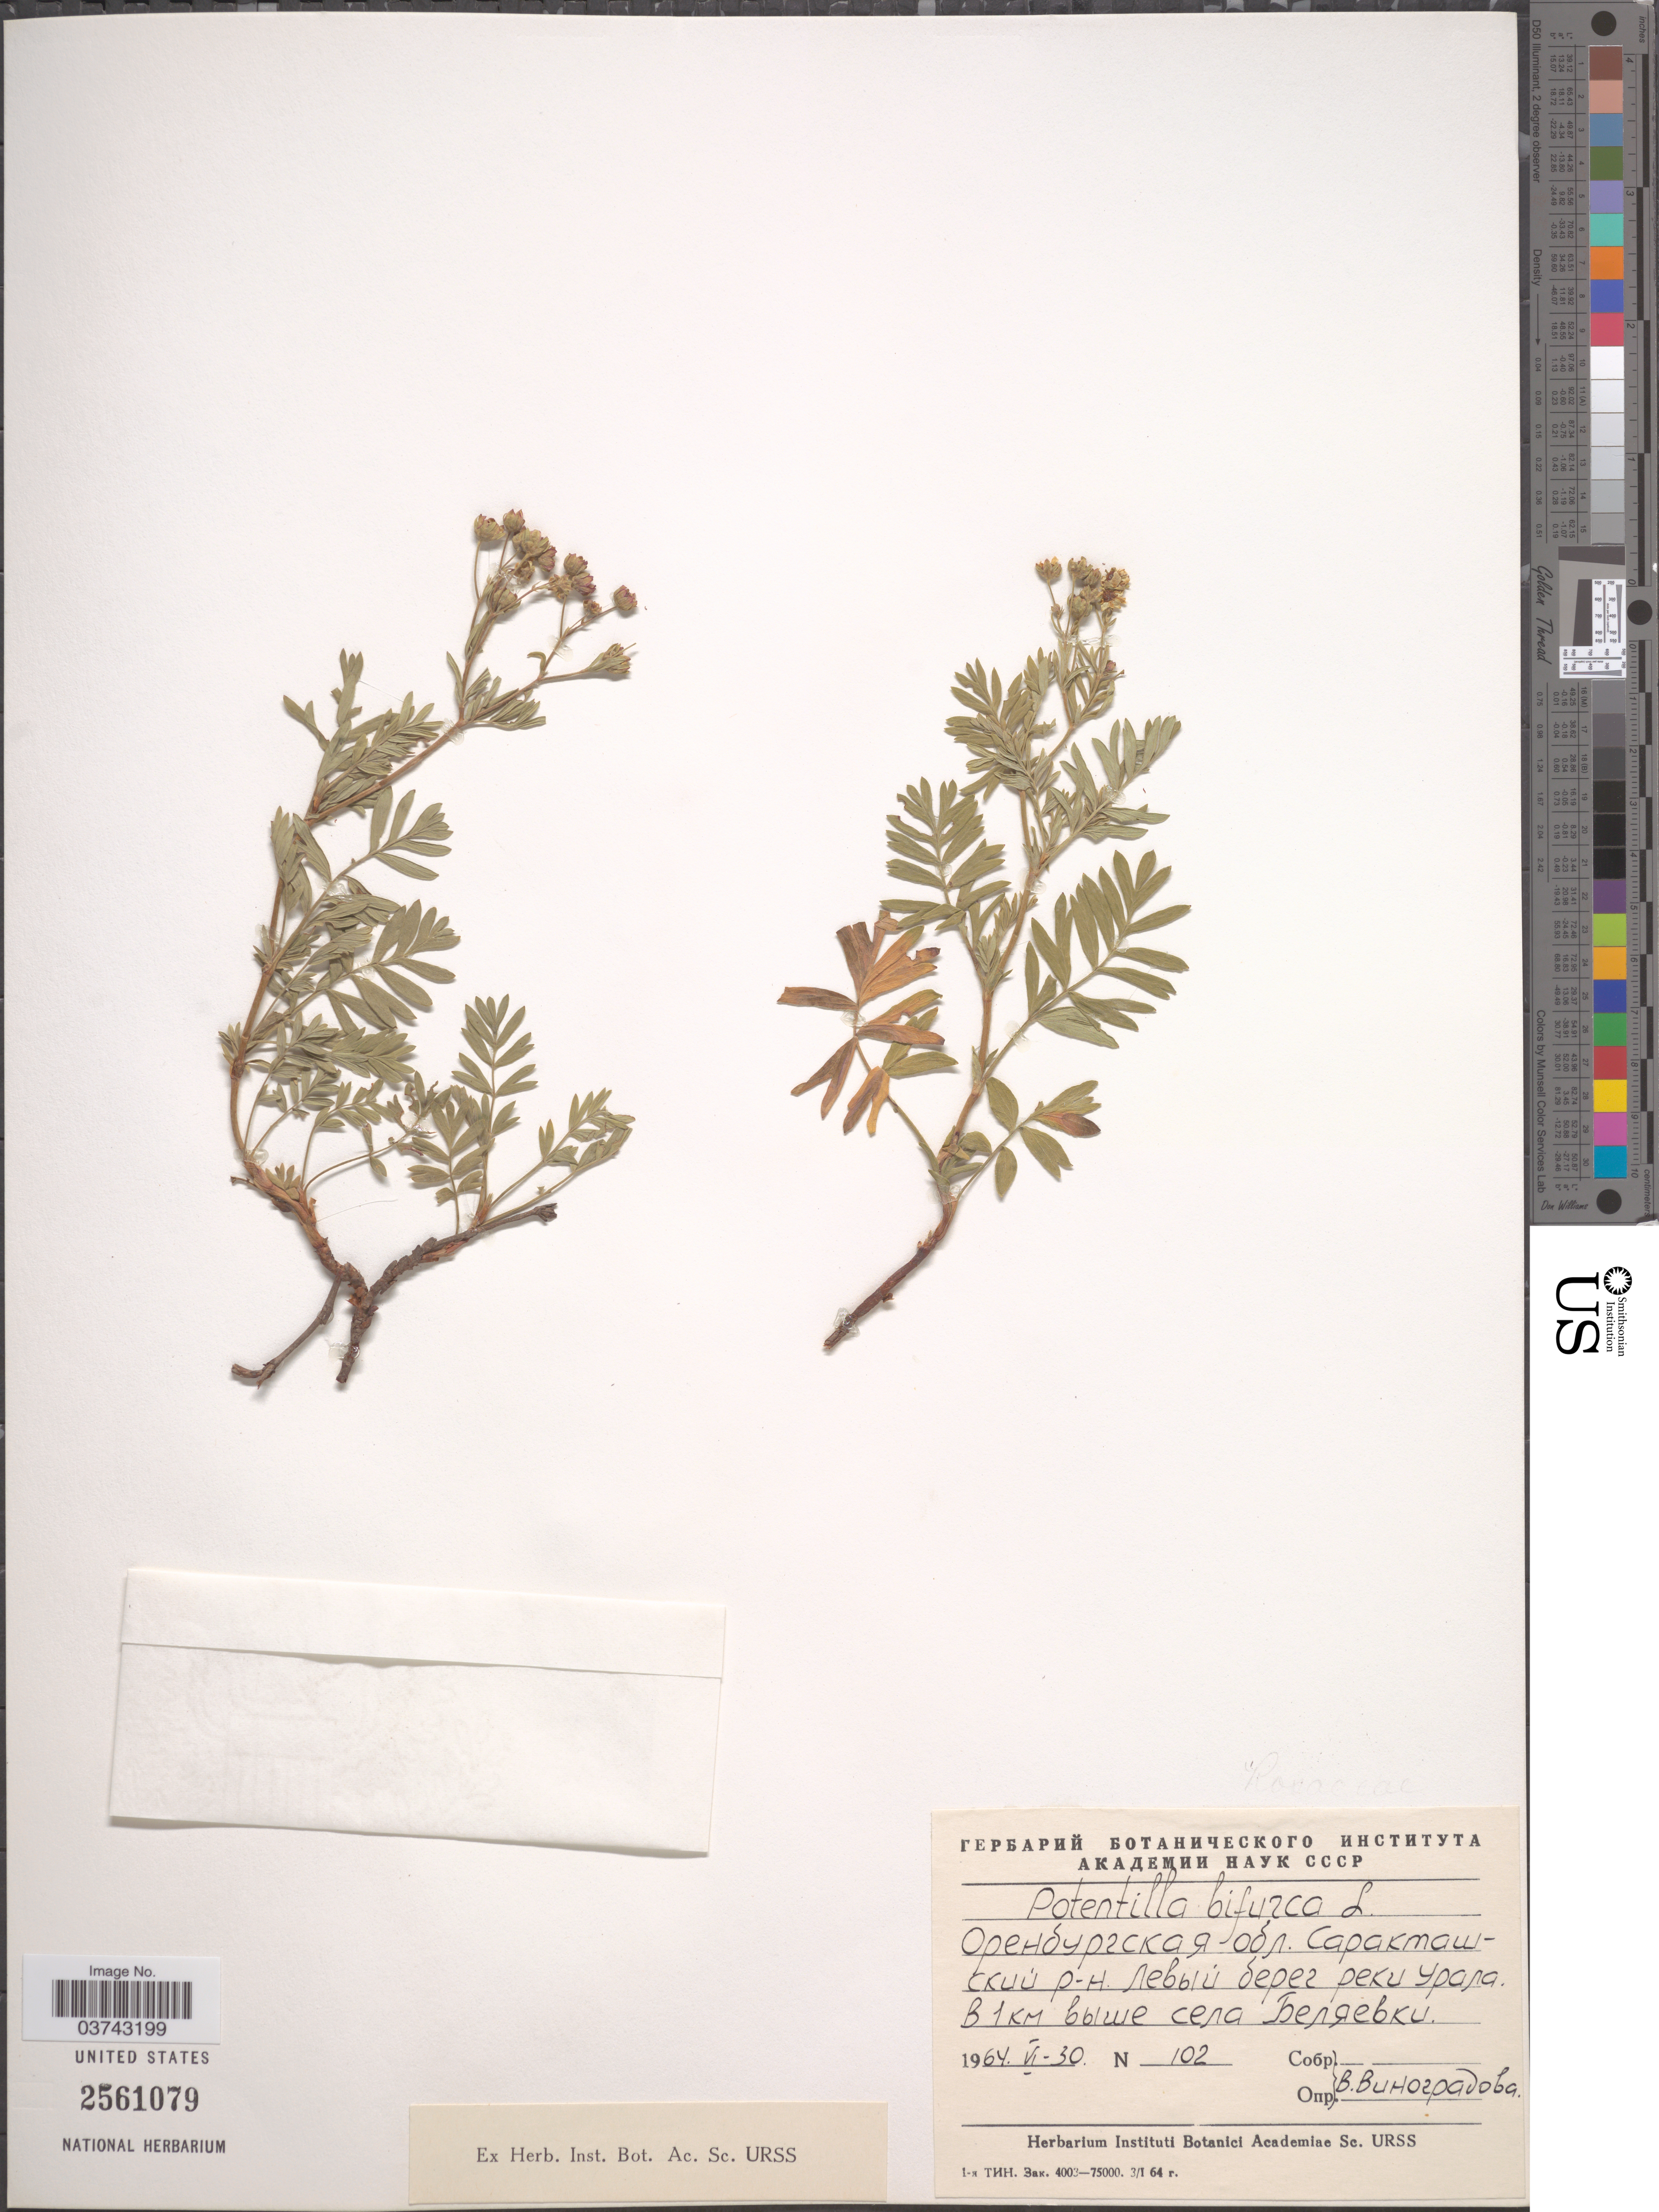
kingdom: Plantae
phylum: Tracheophyta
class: Magnoliopsida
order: Rosales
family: Rosaceae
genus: Sibbaldianthe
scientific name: Sibbaldianthe bifurca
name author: (L.) Kurtto & T. Erikss.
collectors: V. Vinogradova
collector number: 102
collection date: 1964-06-30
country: Russian Federation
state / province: Orenburg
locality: Saraktash, left shore of river Ural, 1 km above village Belyaevka.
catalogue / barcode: US 2561079